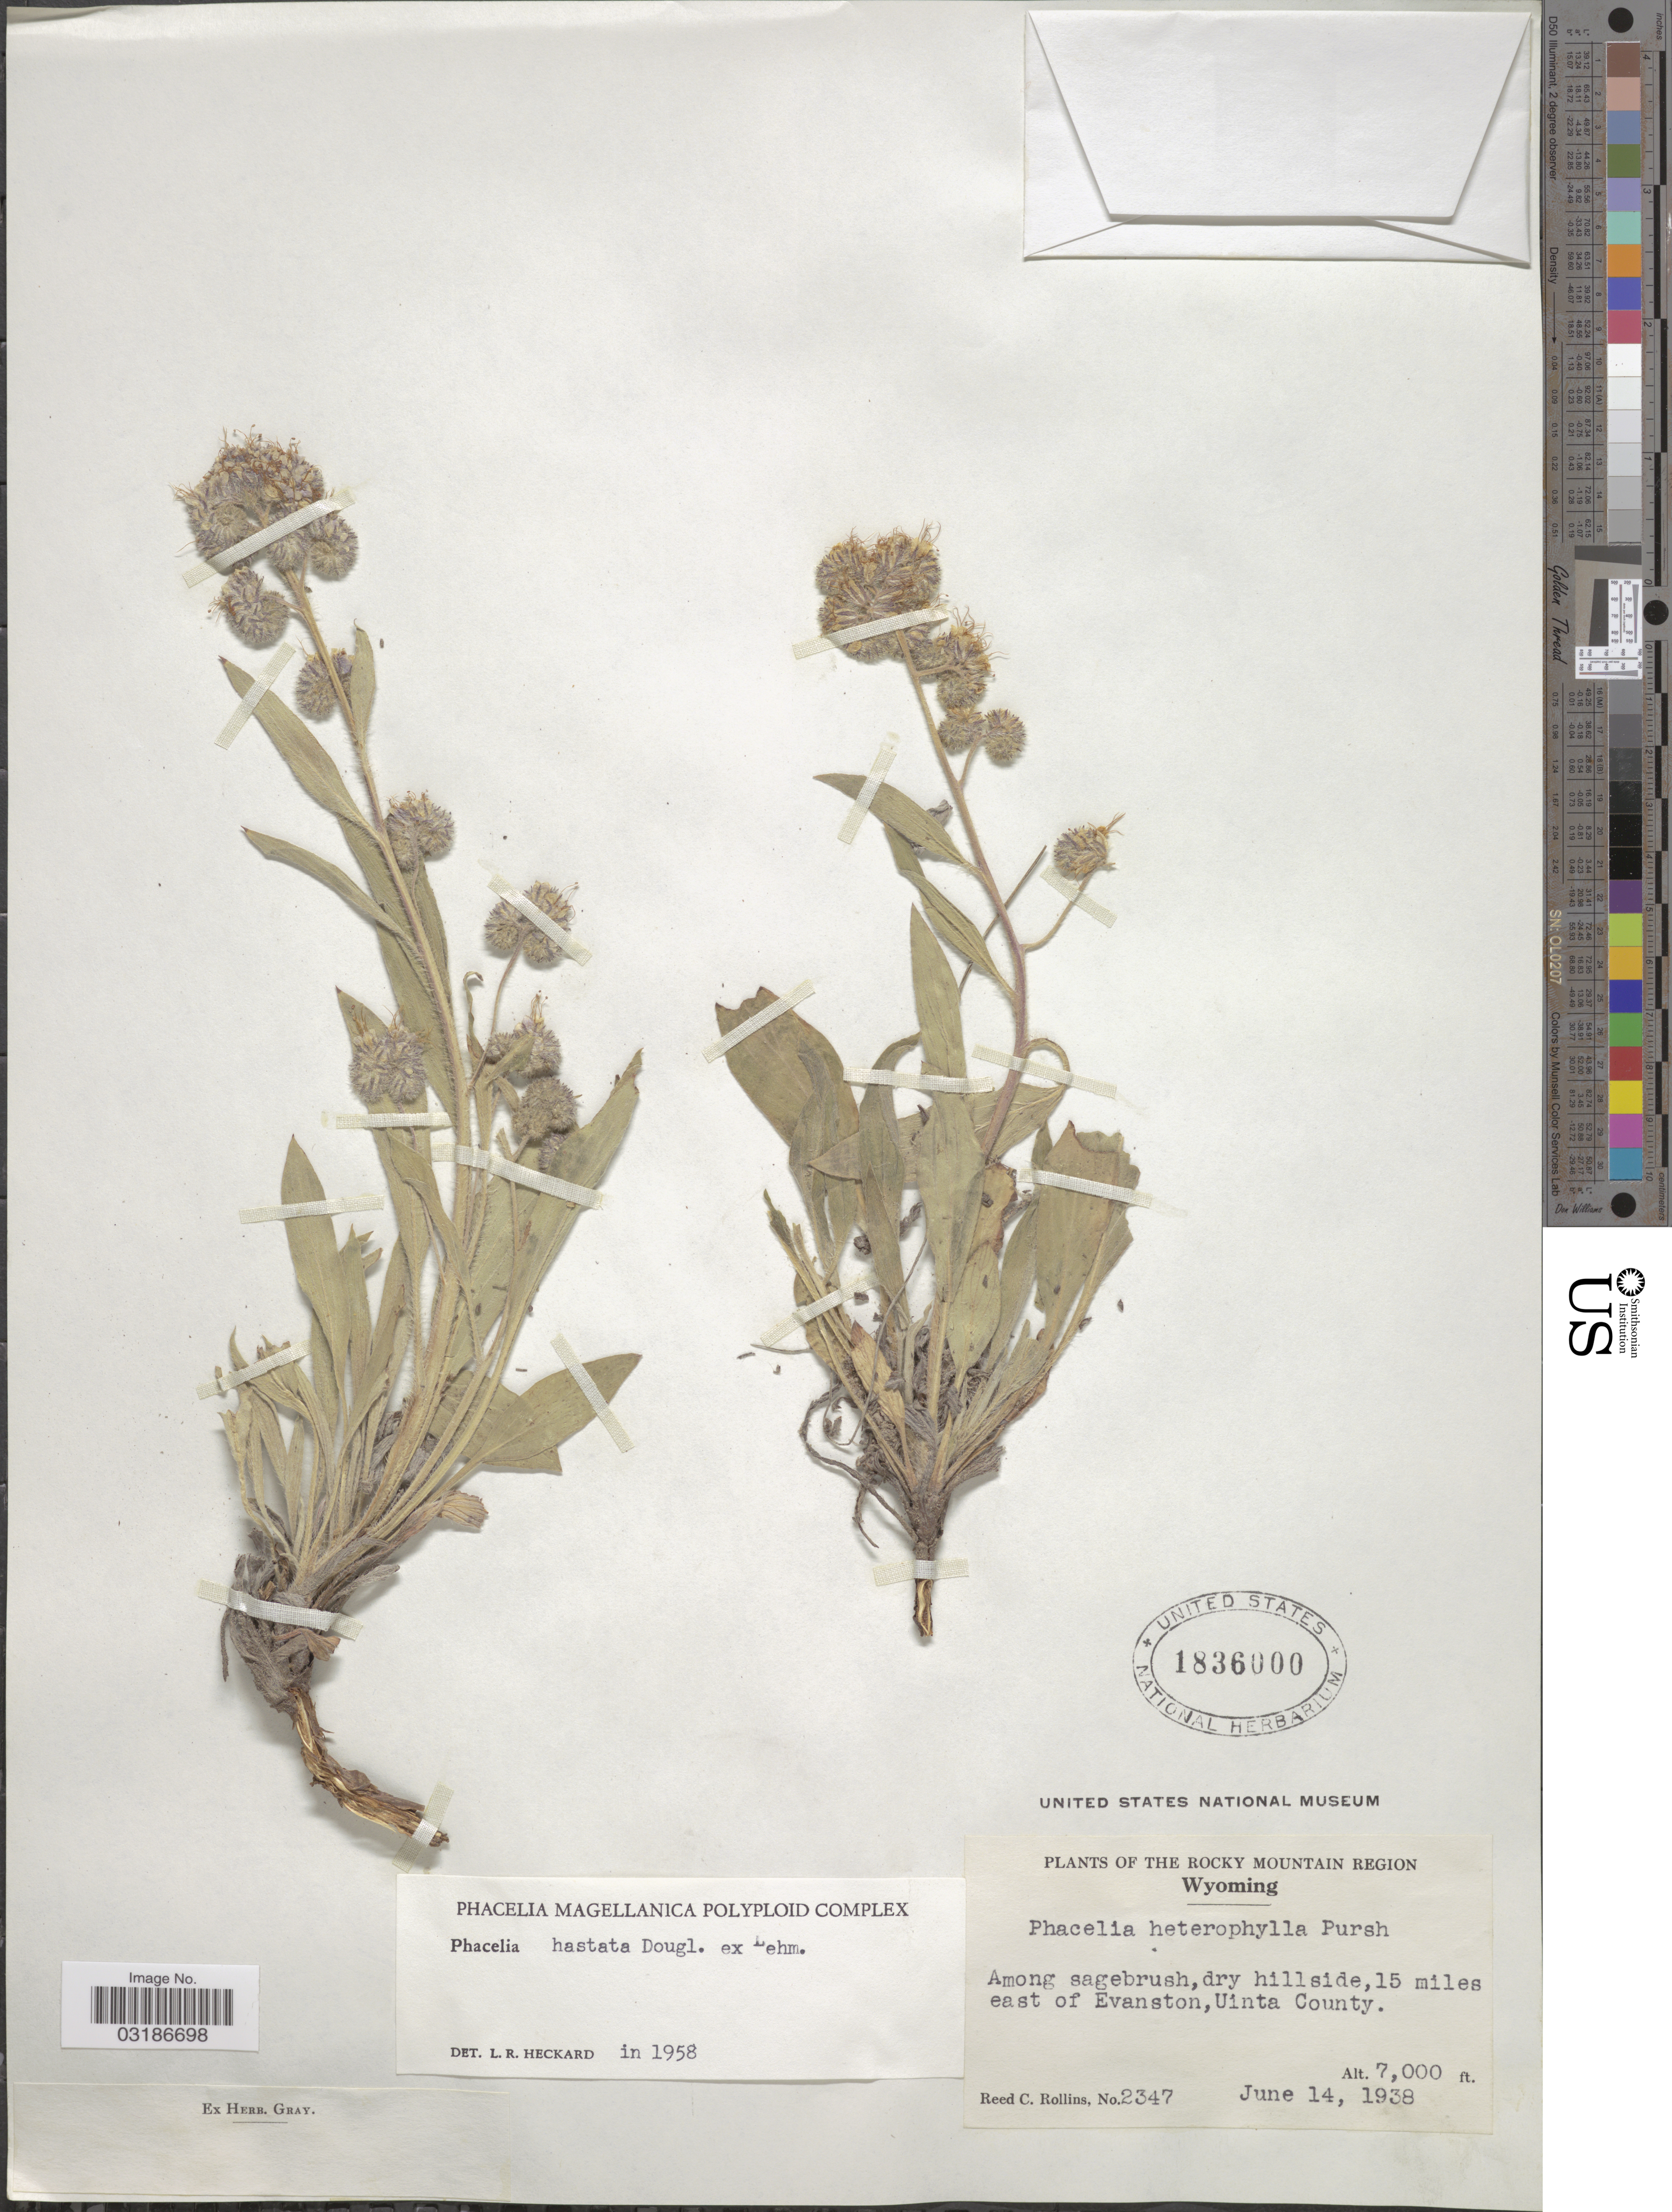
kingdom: Plantae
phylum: Tracheophyta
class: Magnoliopsida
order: Boraginales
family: Hydrophyllaceae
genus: Phacelia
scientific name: Phacelia hastata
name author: Douglas ex Lehm.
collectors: R. C. Rollins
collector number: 2347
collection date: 1938-06-14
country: United States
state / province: Wyoming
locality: Rocky Mountain Region. Among sagebrush, dry hillside, 15 miles east of Evanston, Uinta County.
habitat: among sagebrush, dry hillside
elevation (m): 2134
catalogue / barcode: US 1836000